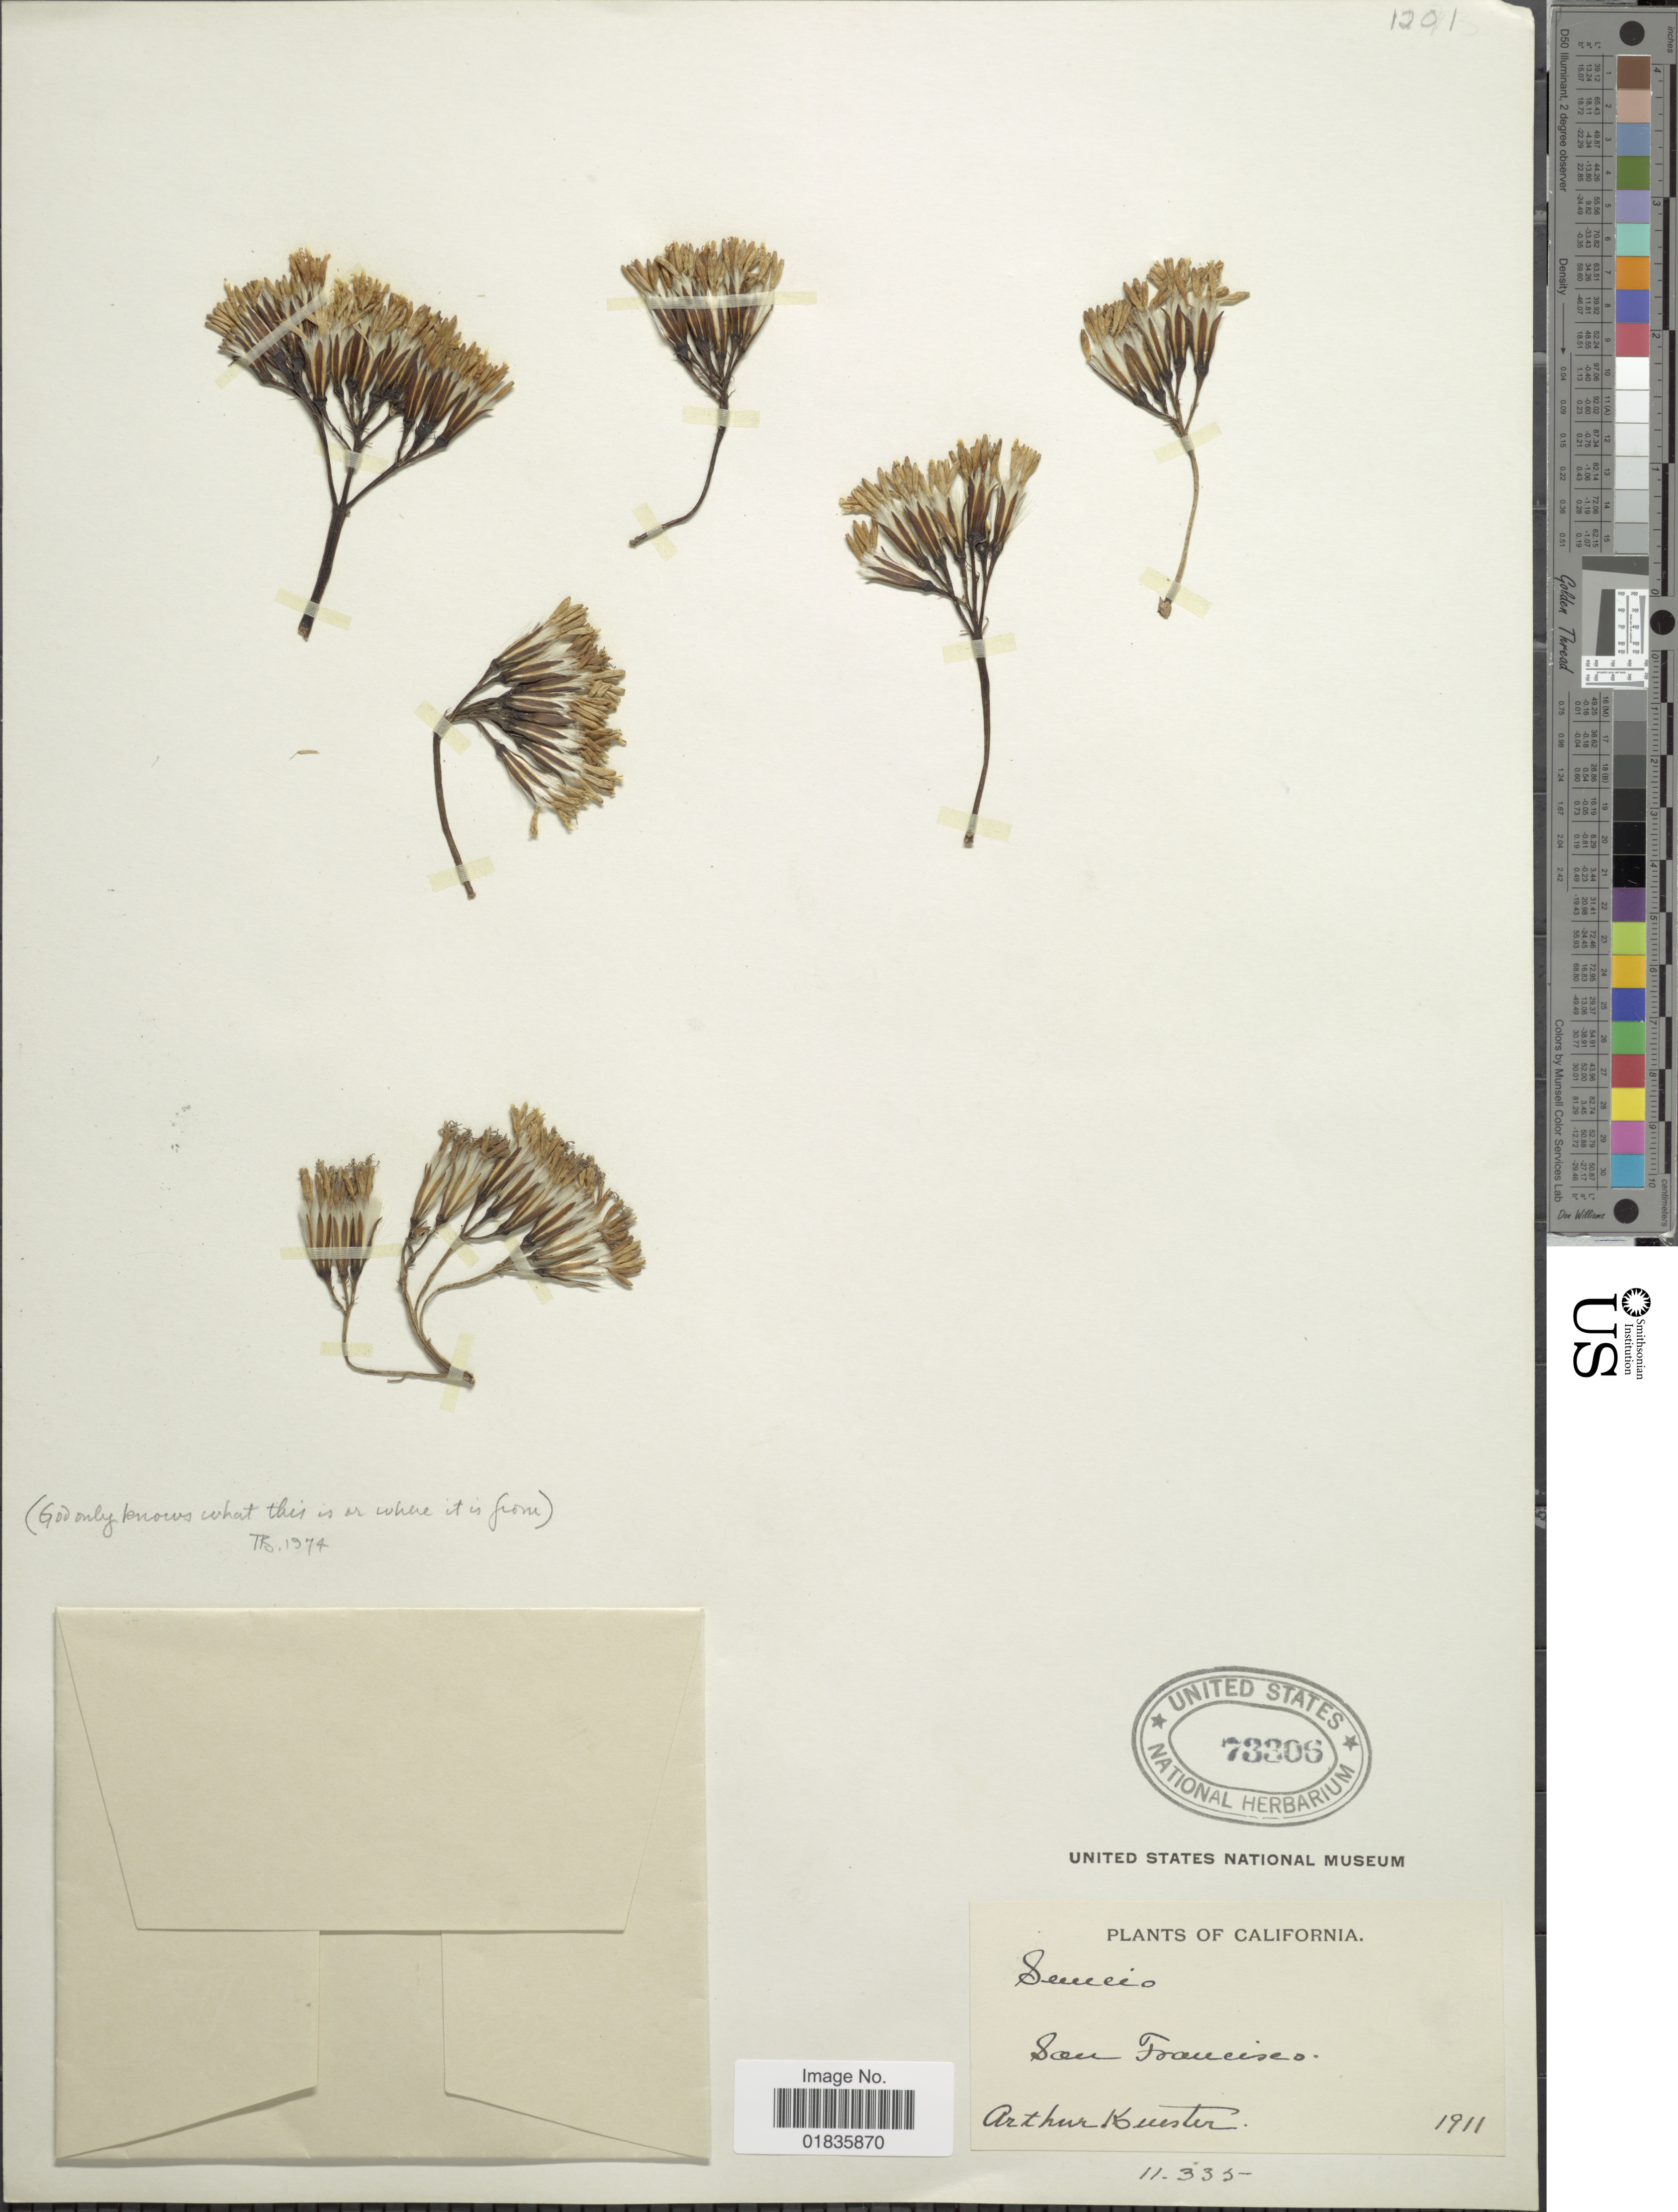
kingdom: Plantae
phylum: Tracheophyta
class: Magnoliopsida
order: Asterales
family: Asteraceae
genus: Senecio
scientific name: Senecio sp.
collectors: A. Kuester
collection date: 1911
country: United States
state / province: California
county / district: San Francisco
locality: San Francisco.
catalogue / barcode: US 73306